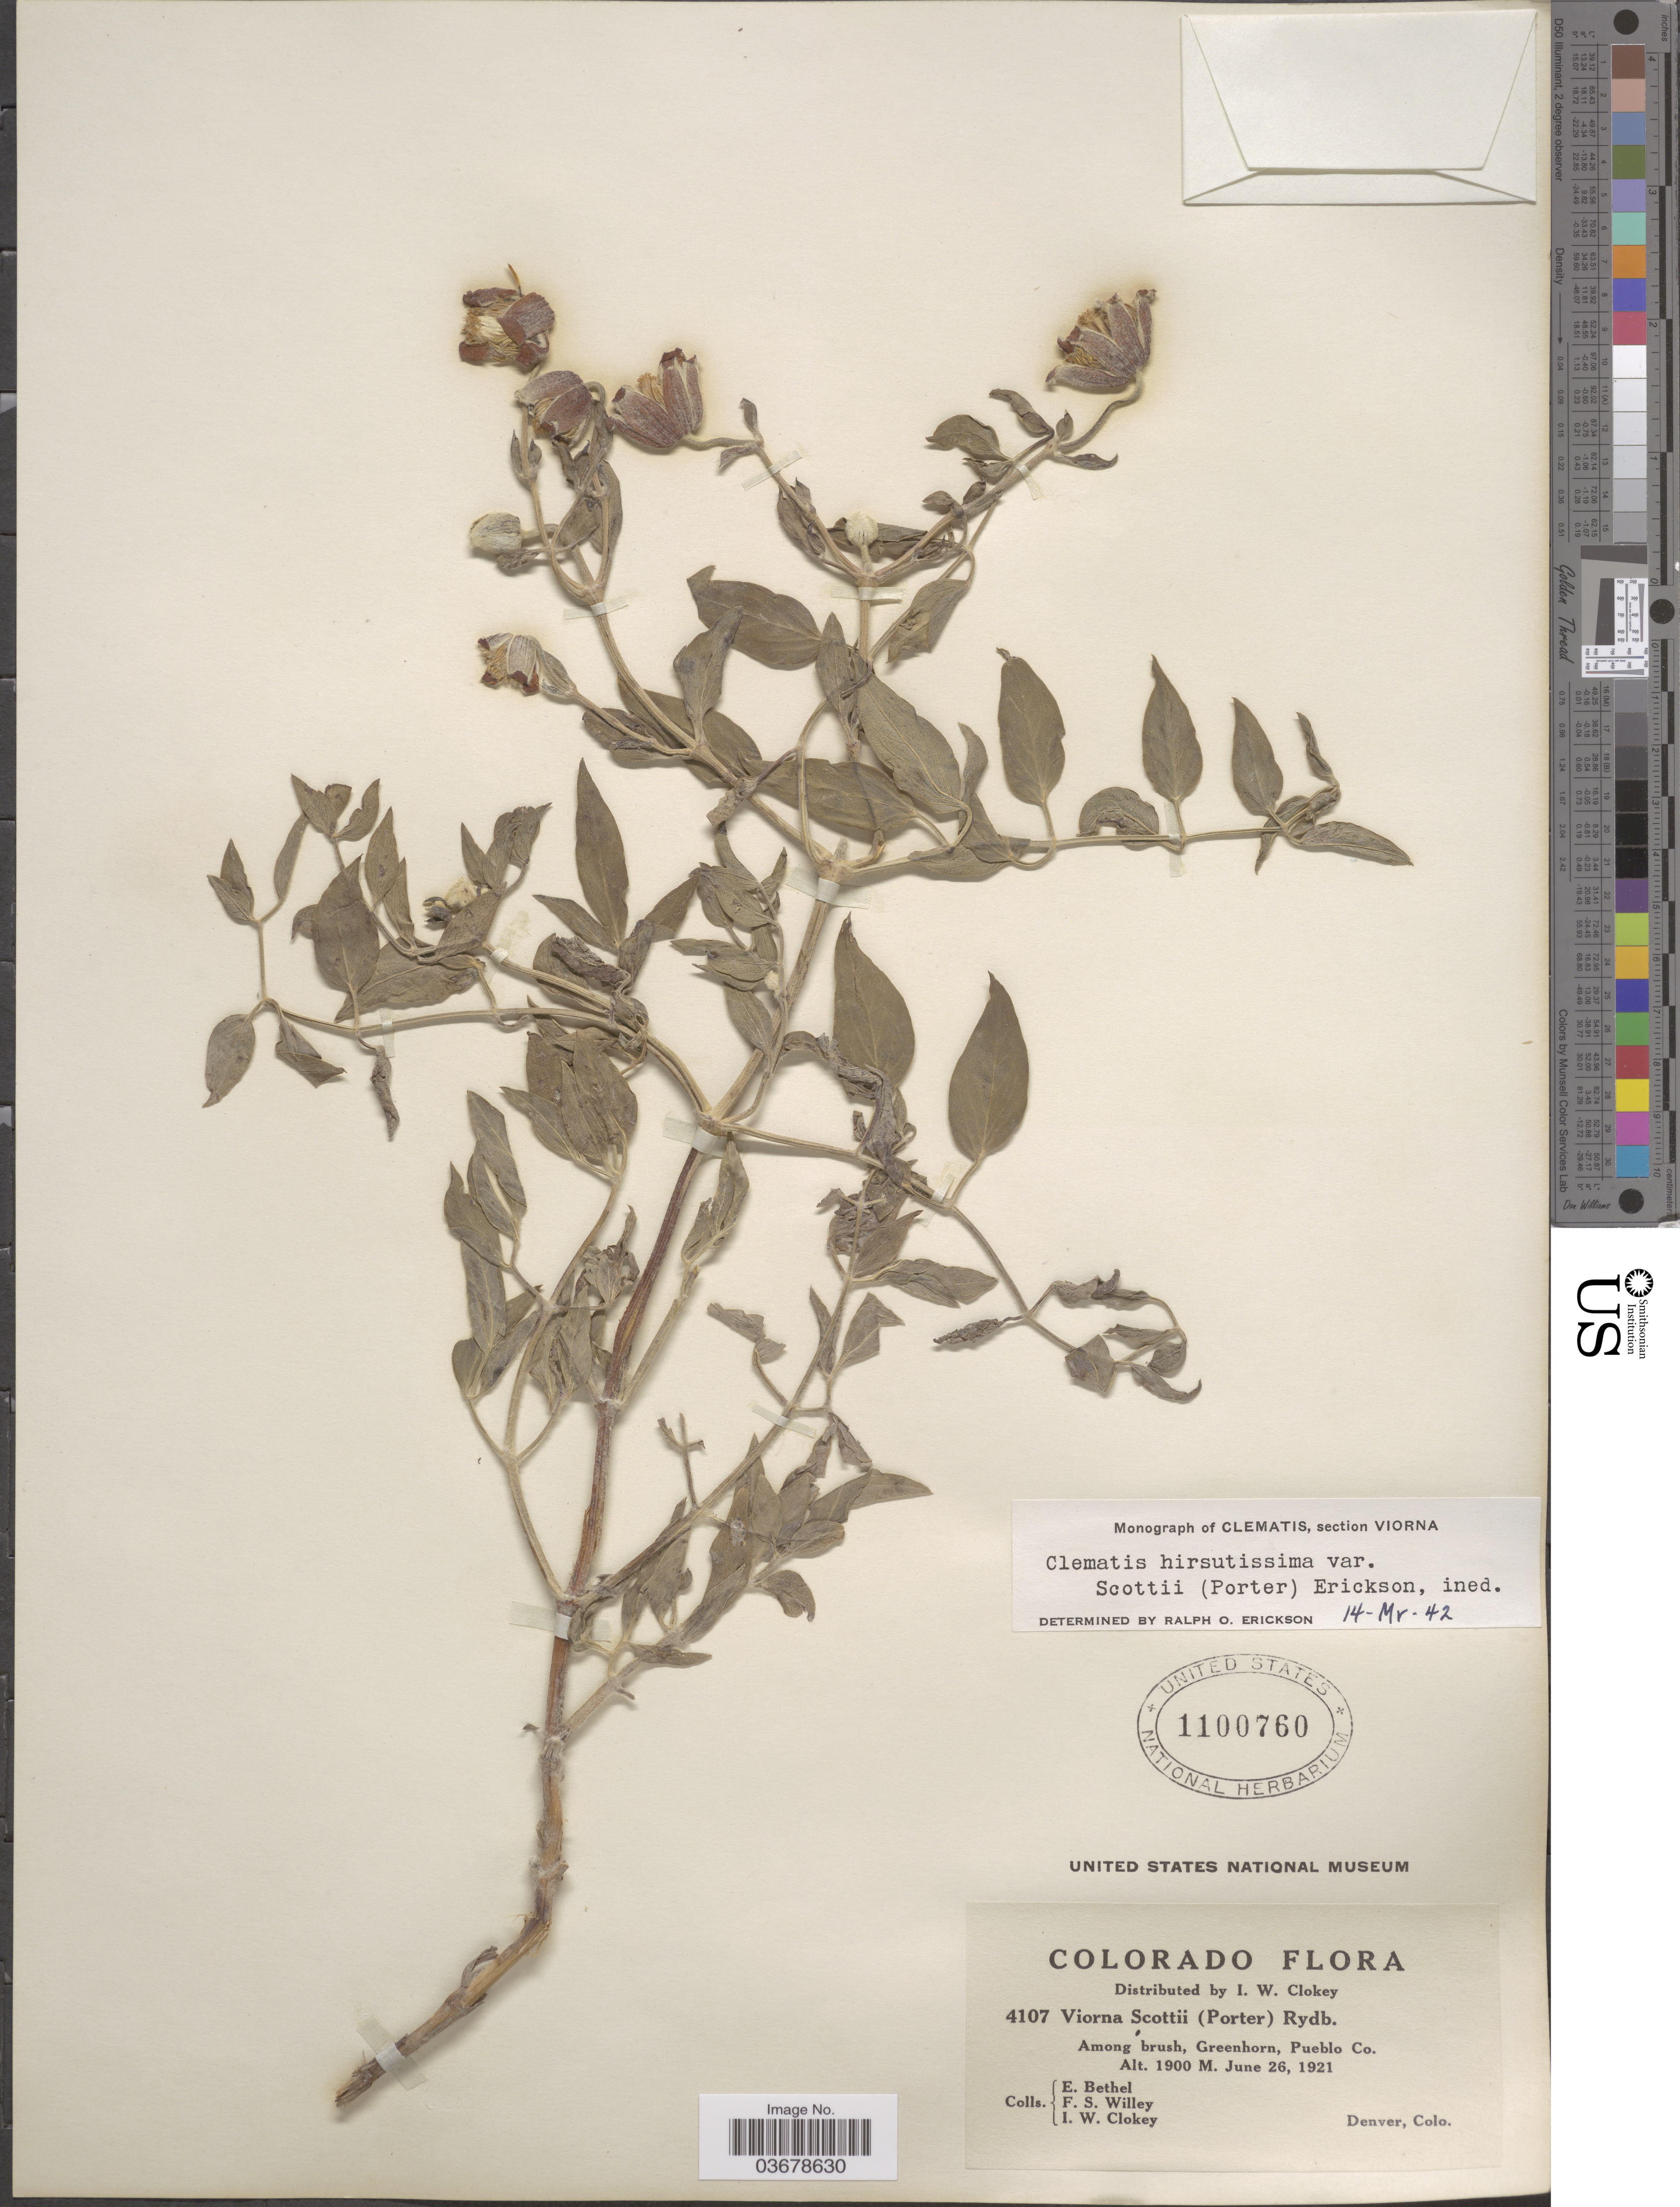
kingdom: Plantae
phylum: Tracheophyta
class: Magnoliopsida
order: Ranunculales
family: Ranunculaceae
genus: Clematis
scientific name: Clematis viorna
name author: L.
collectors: E. Bethel, F. Willey & I. W. Clokey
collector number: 4107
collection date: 1921-06-26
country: United States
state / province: Colorado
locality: Greenhorn, Pueblo Co.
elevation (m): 1900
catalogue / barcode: US 1100760